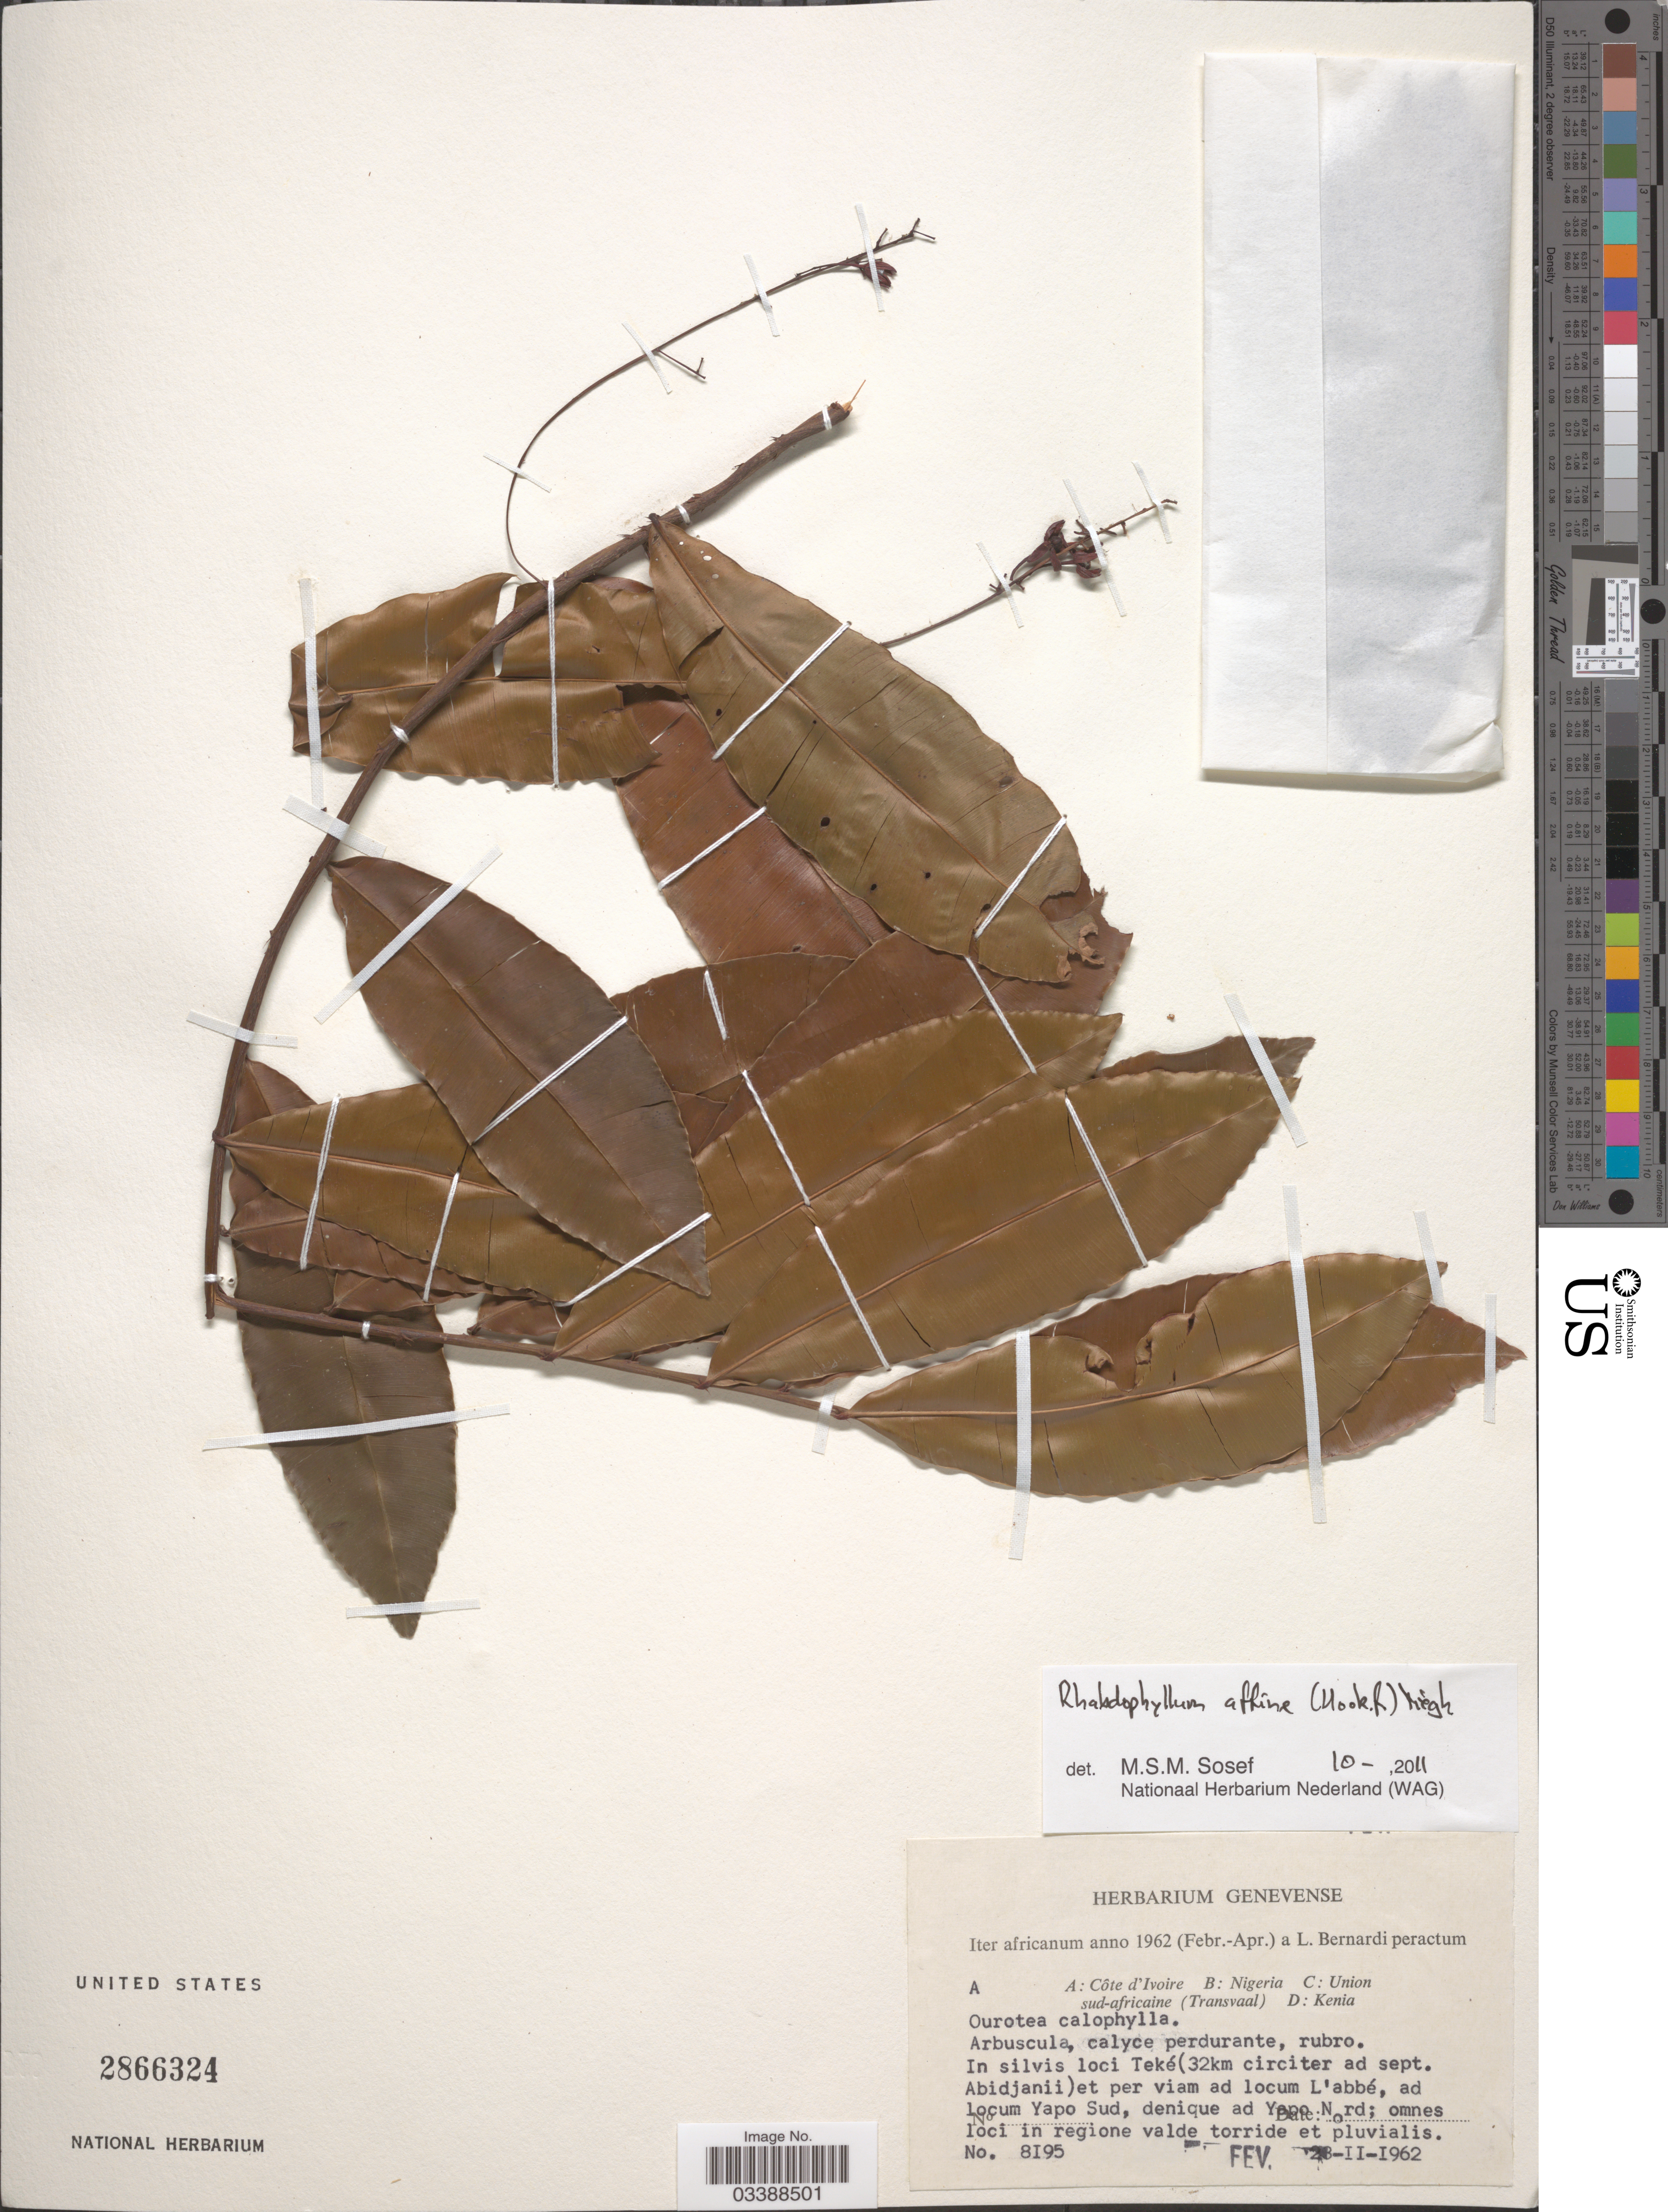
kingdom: Plantae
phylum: Tracheophyta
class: Magnoliopsida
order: Malpighiales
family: Ochnaceae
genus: Rhabdophyllum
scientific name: Rhabdophyllum affine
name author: Tiegh.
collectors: L. Bernardi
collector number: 8195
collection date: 1962-02-28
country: Ivory Coast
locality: Côte d'Ivoire. In silvis loci Teké (32km circiter ad sept. Abidjanii) et per viam ad locum L'abbé, ad locum Yapo Sud, denique ad Yapo Nord; omnes loci in regione valde torride et pluvialis.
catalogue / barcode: US 2866324